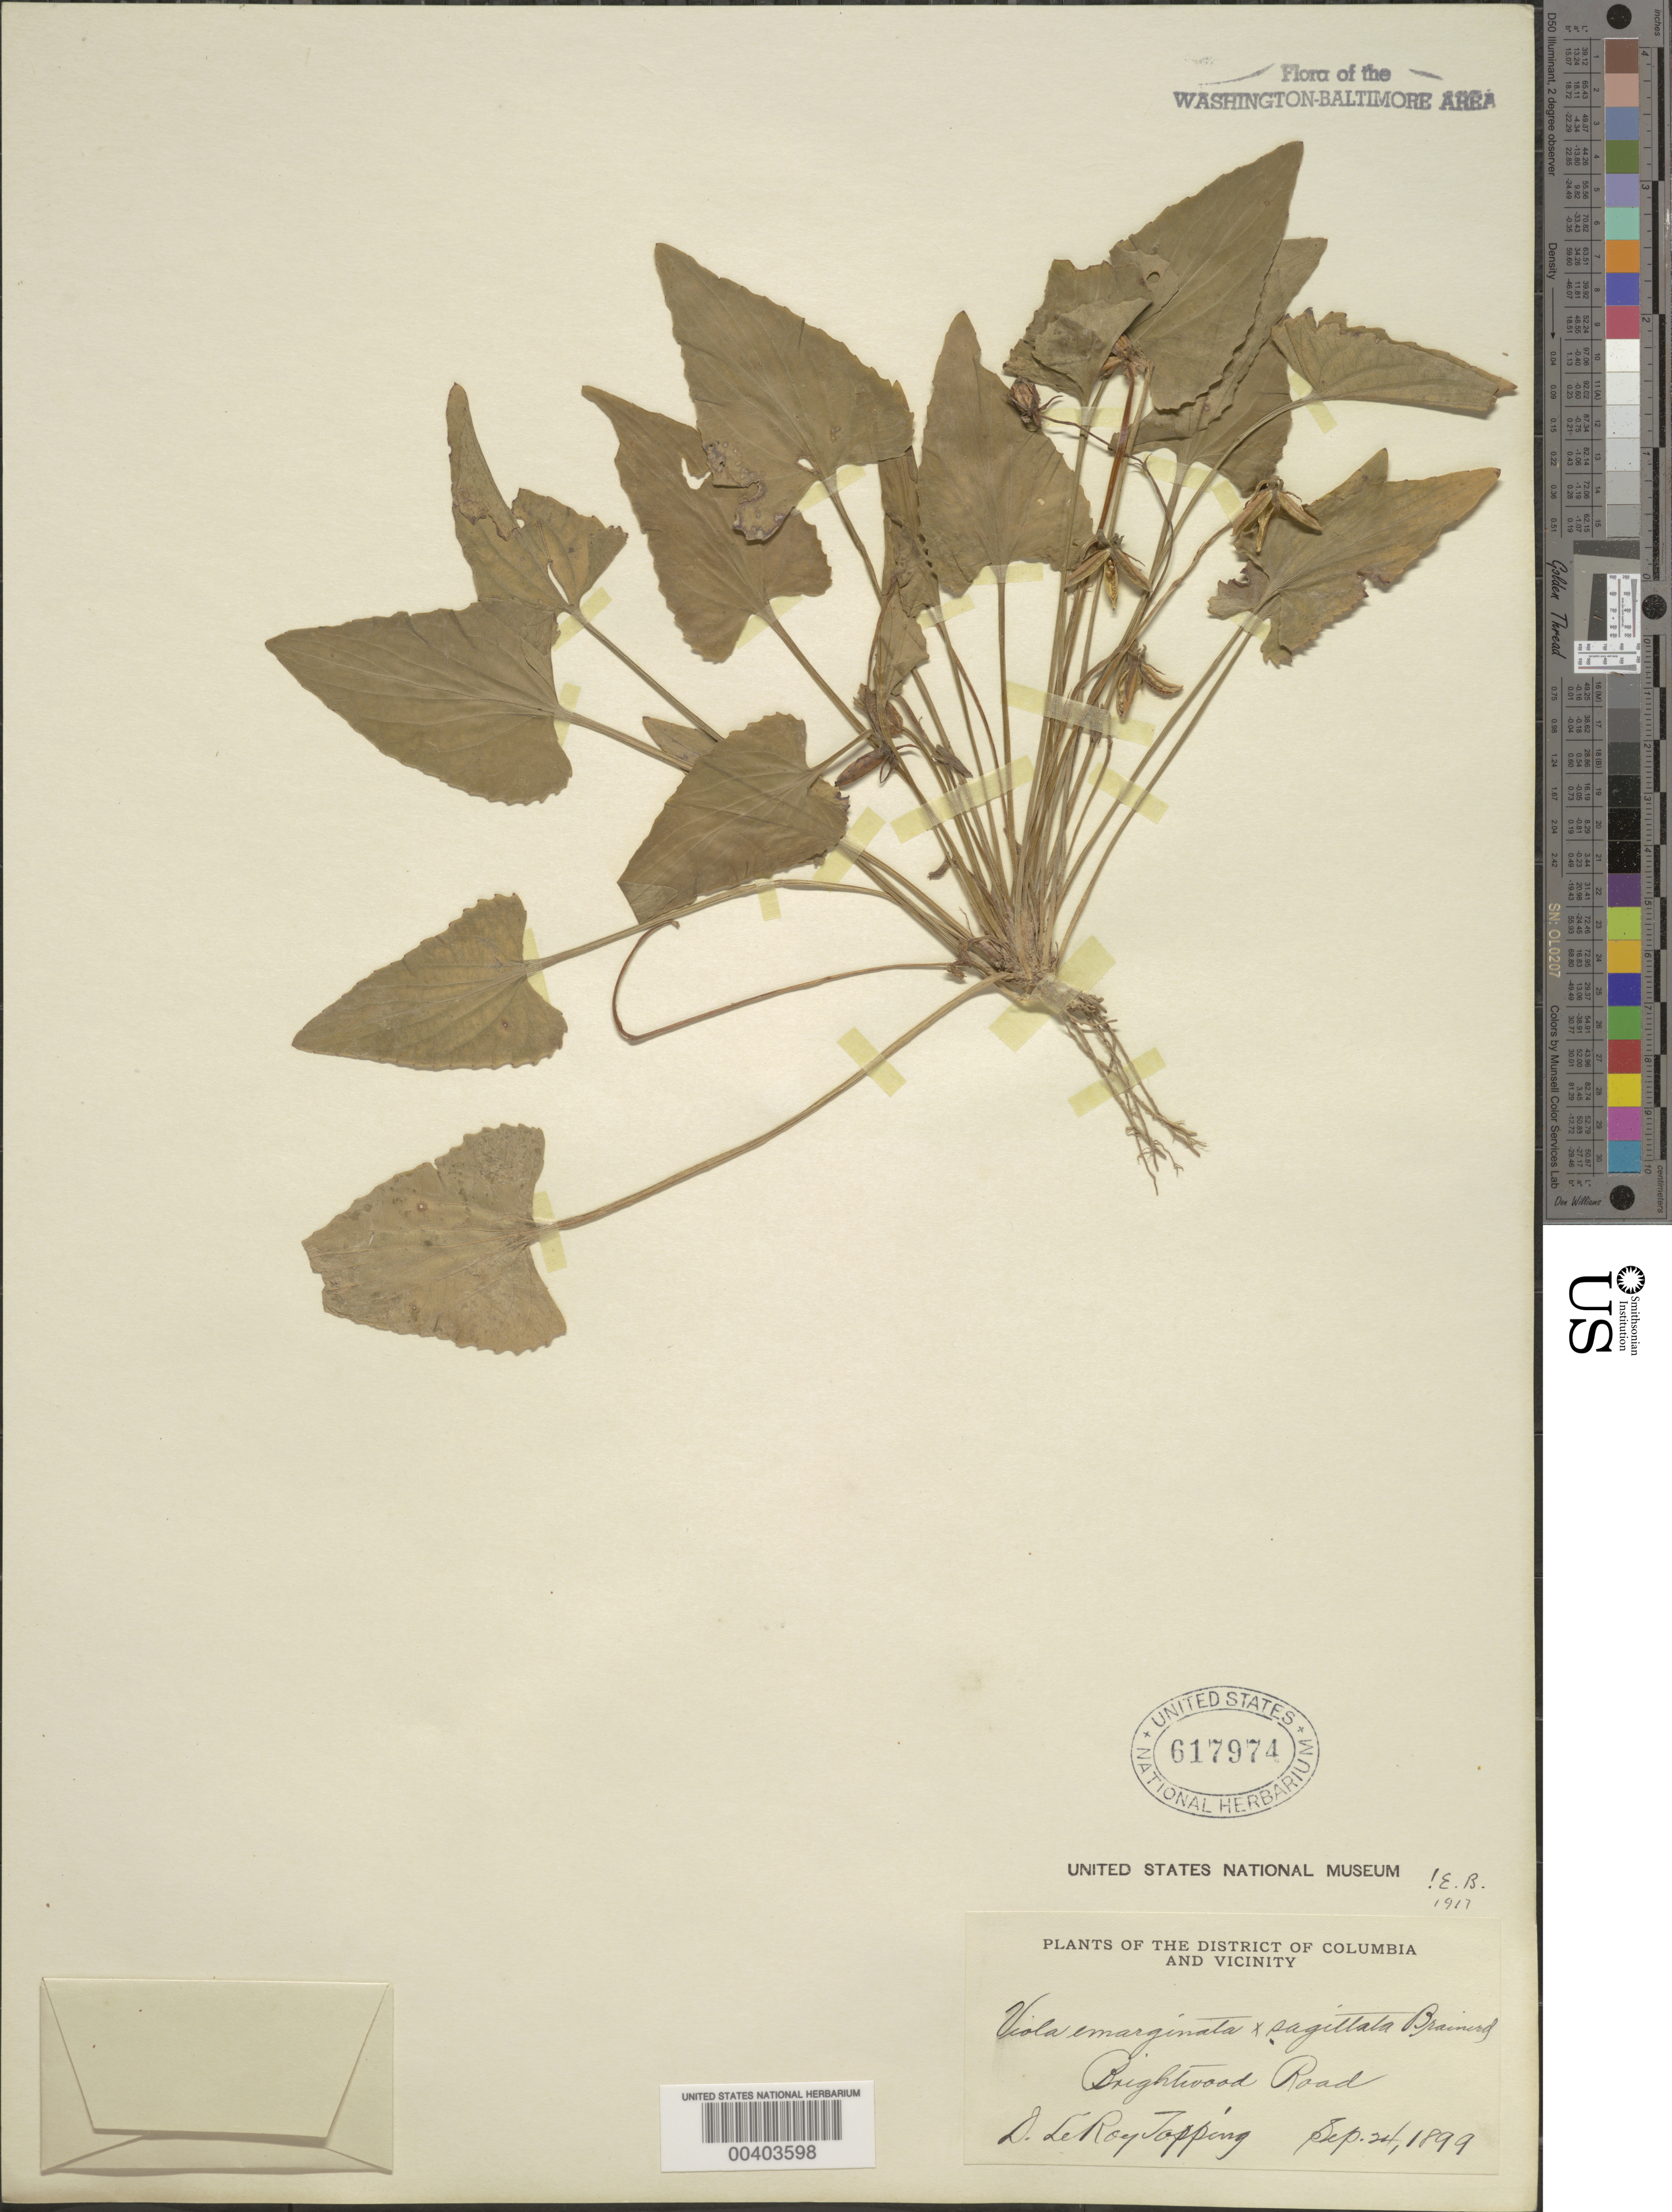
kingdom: Plantae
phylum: Tracheophyta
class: Magnoliopsida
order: Malpighiales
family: Violaceae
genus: Viola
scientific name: Viola sagittata var. sagittata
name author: Aiton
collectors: D. L. Topping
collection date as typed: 24 Sep 1899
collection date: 1899-09-24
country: United States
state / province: District of Columbia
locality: Brightwood Rd. Rock Creek Park and vicinity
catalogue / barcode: US 617974